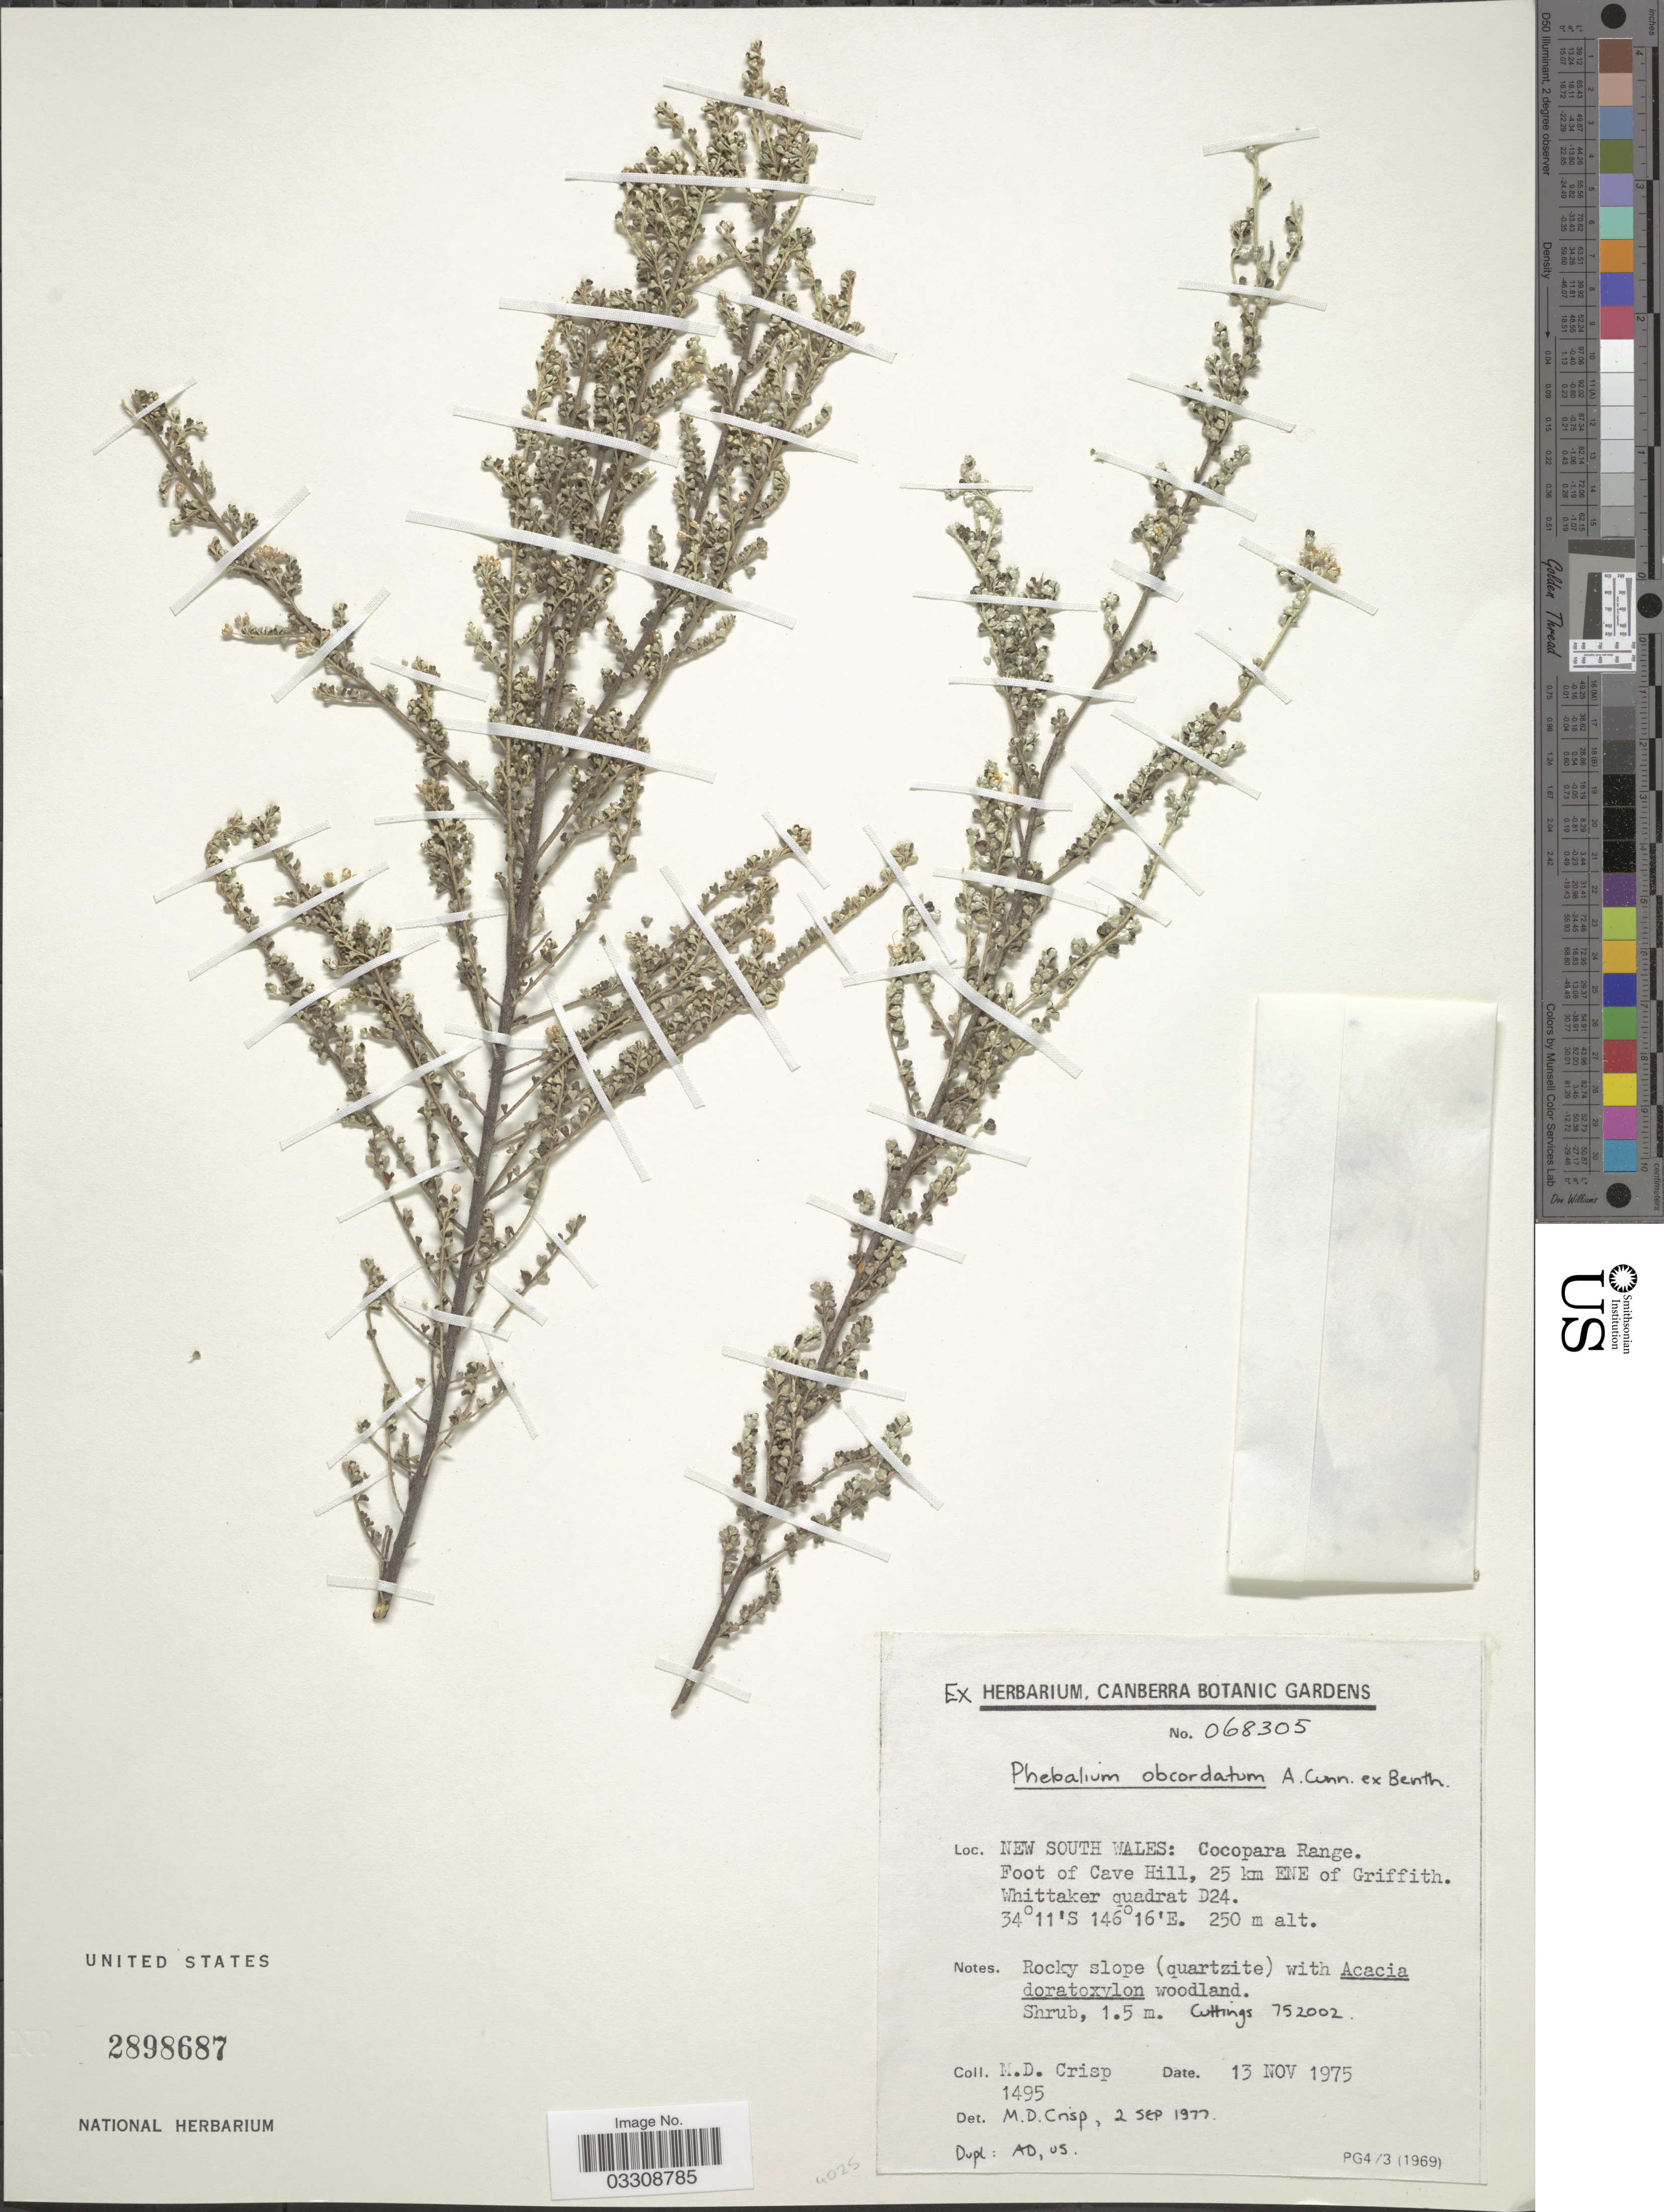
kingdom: Plantae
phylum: Tracheophyta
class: Magnoliopsida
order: Sapindales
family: Rutaceae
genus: Phebalium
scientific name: Phebalium obcordatum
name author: A. Cunn. ex Benth.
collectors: M. Crisp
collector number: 1495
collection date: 1975-11-13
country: Australia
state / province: New South Wales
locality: Cocopara Range. Foot of Cave Hill, 25 km ENE of Griffith. Whittaker quadrat D24.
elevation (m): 250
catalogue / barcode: US 2898687